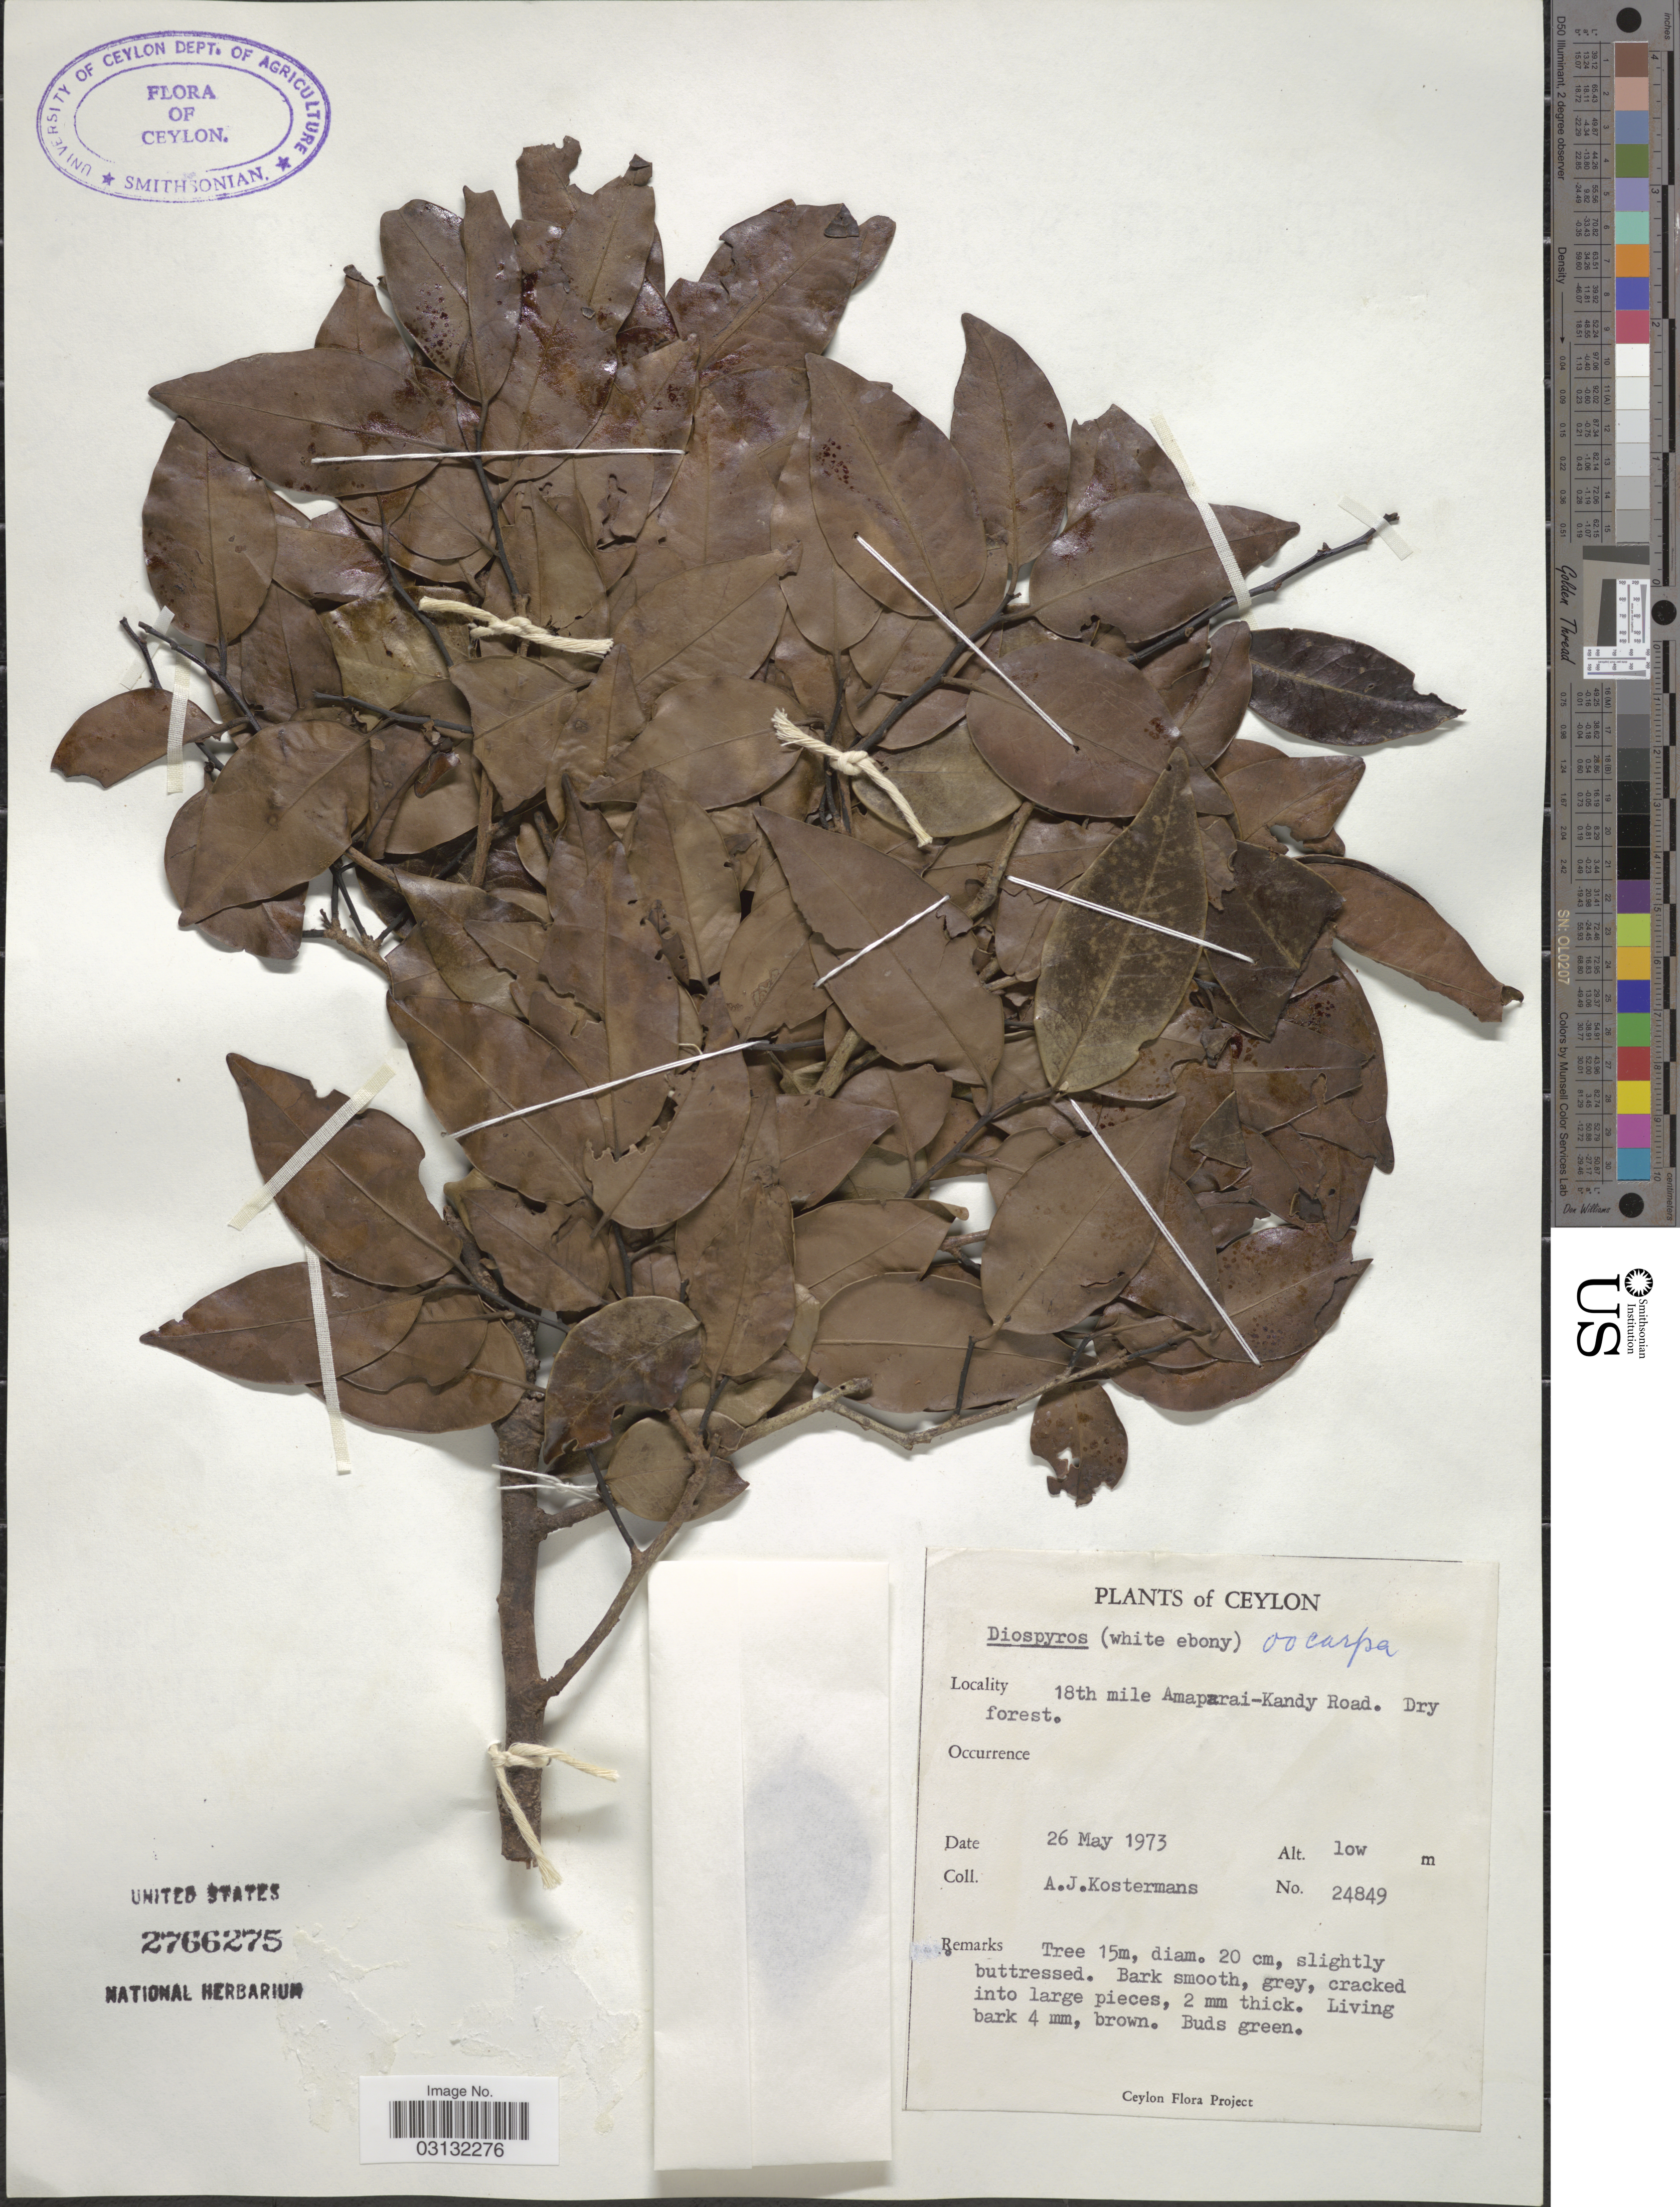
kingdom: Plantae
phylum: Tracheophyta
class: Magnoliopsida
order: Ericales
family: Ebenaceae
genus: Diospyros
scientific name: Diospyros oocarpa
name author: Thwaites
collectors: A. J. G. Kostermans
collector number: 24849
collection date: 1973-05-26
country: Sri Lanka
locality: Ceylon. 18th mile Amaparai-Kandy Road.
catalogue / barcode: US 2766275